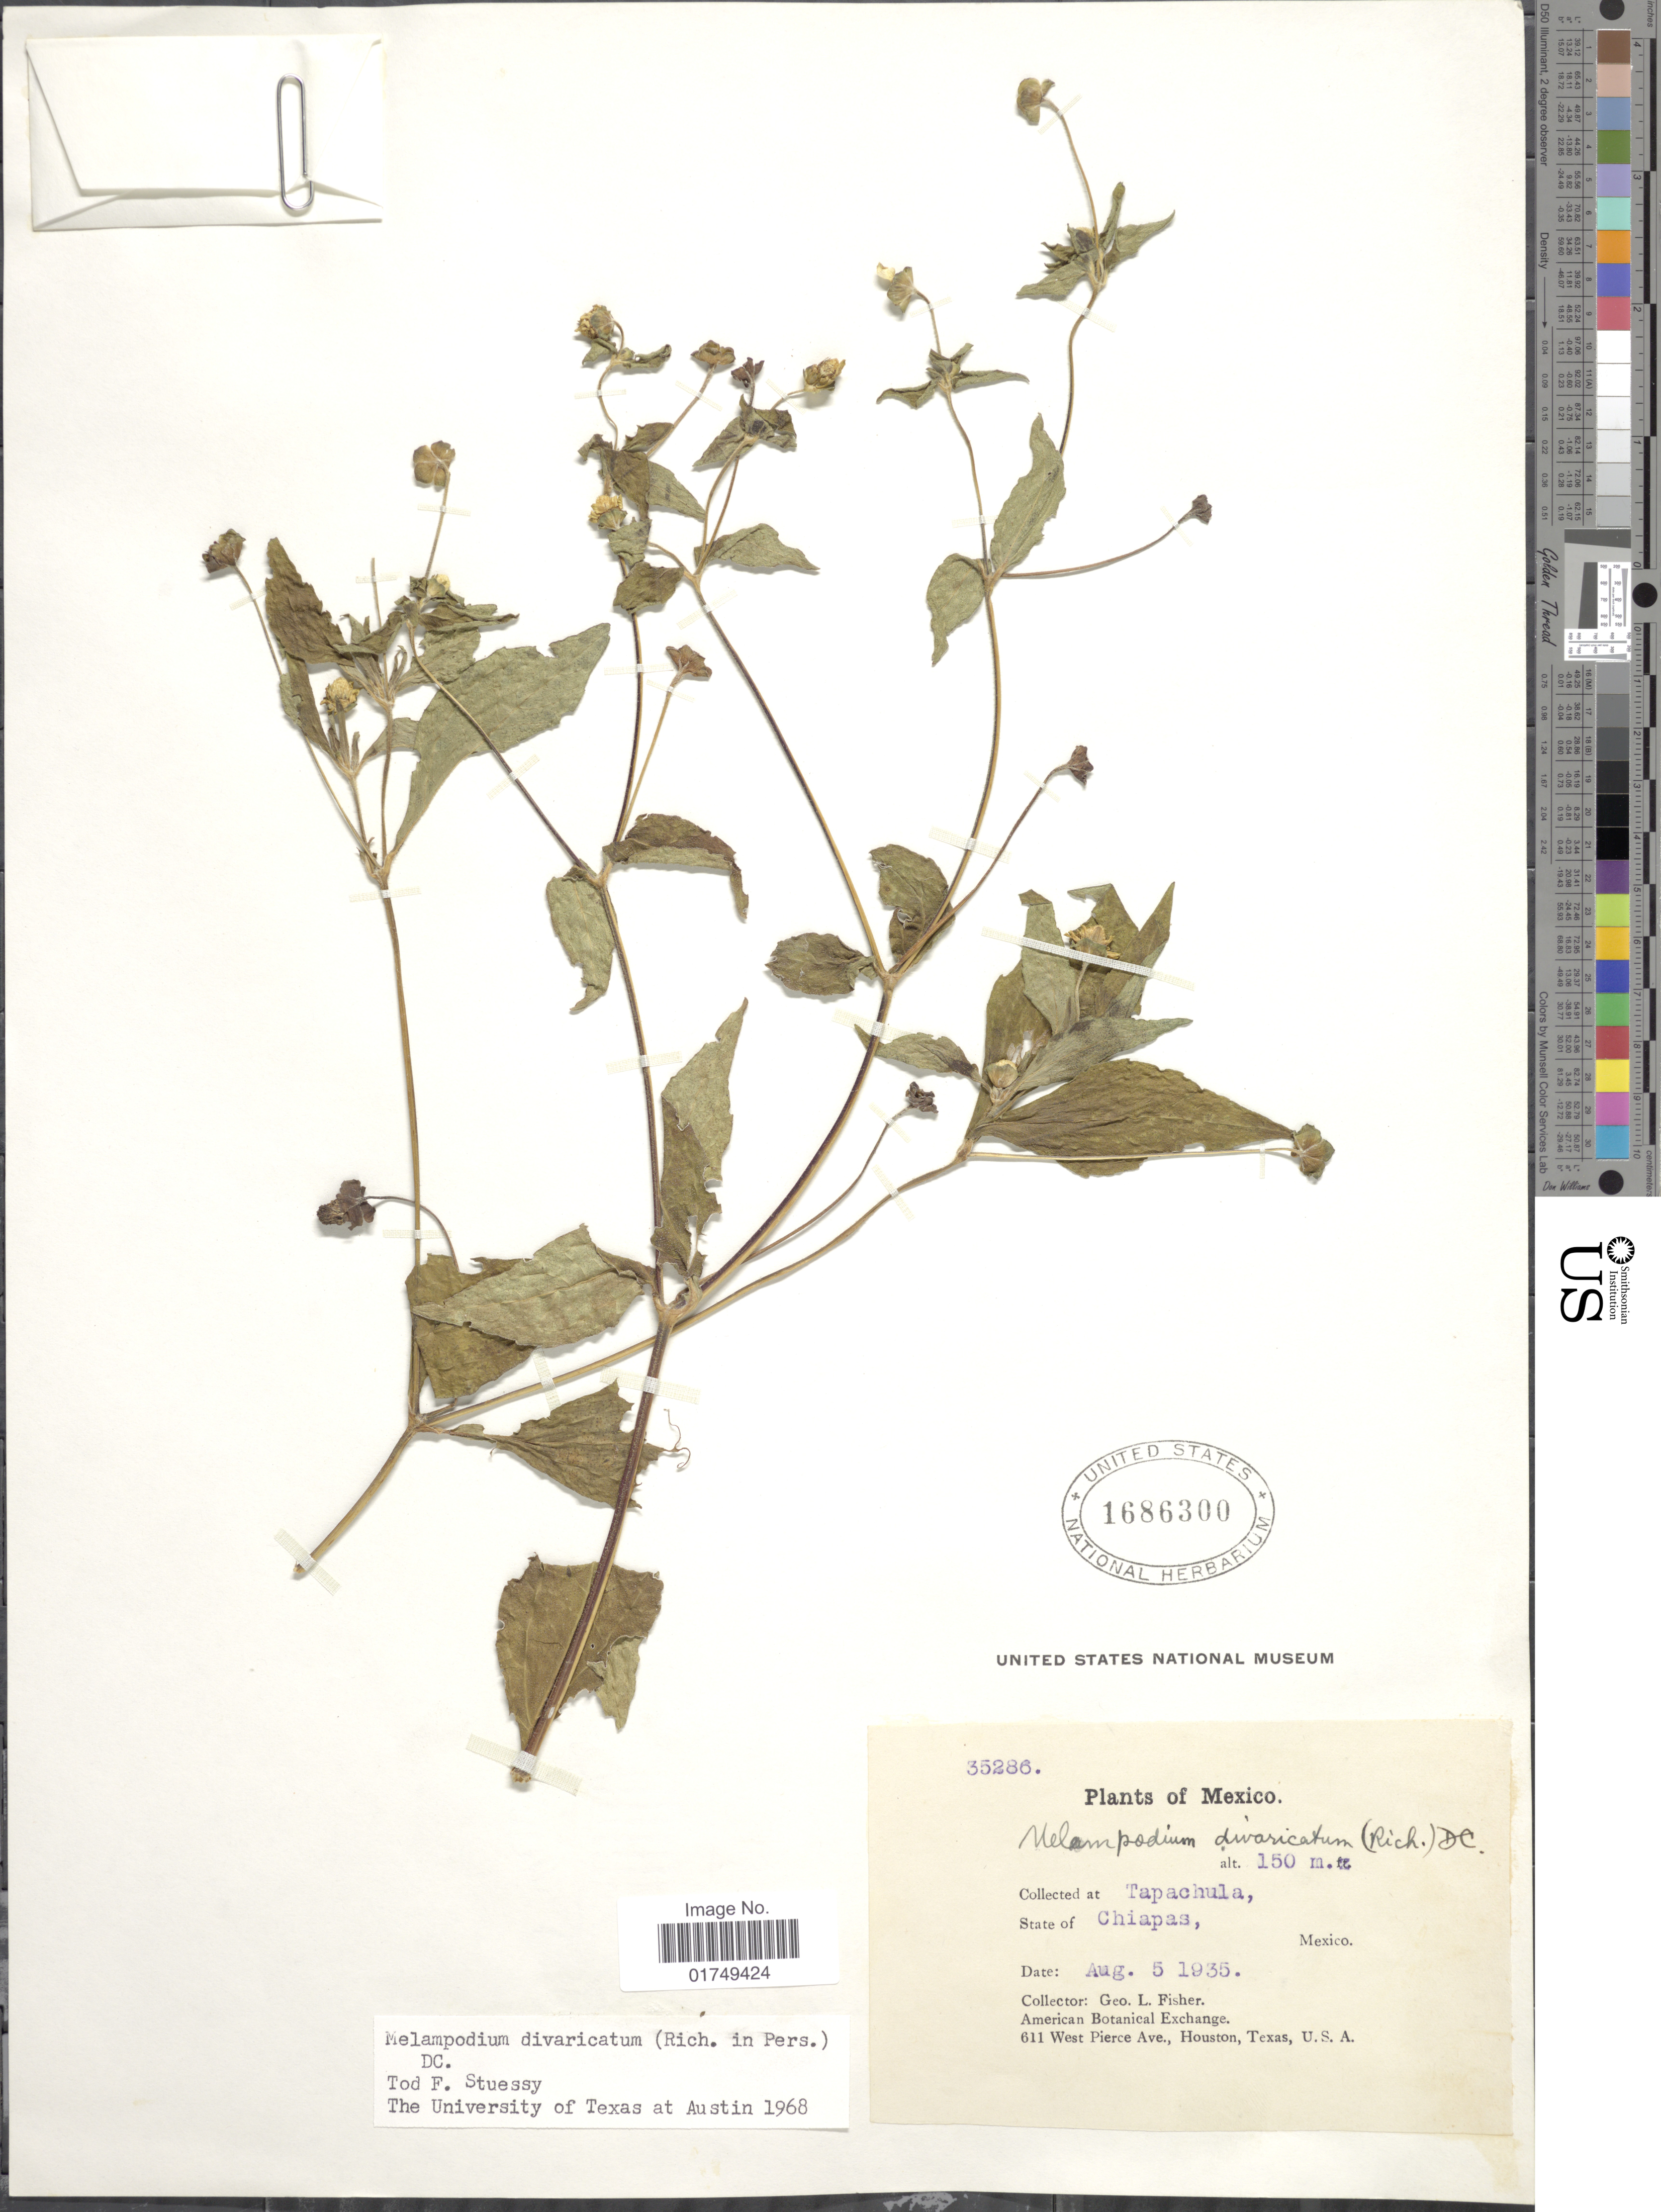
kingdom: Plantae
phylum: Tracheophyta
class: Magnoliopsida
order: Asterales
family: Asteraceae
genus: Melampodium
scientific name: Melampodium divaricatum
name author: (Rich.) DC.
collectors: G. L. Fisher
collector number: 35286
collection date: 1935-08-05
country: Mexico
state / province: Chiapas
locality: Tapachula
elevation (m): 150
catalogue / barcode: US 1686300